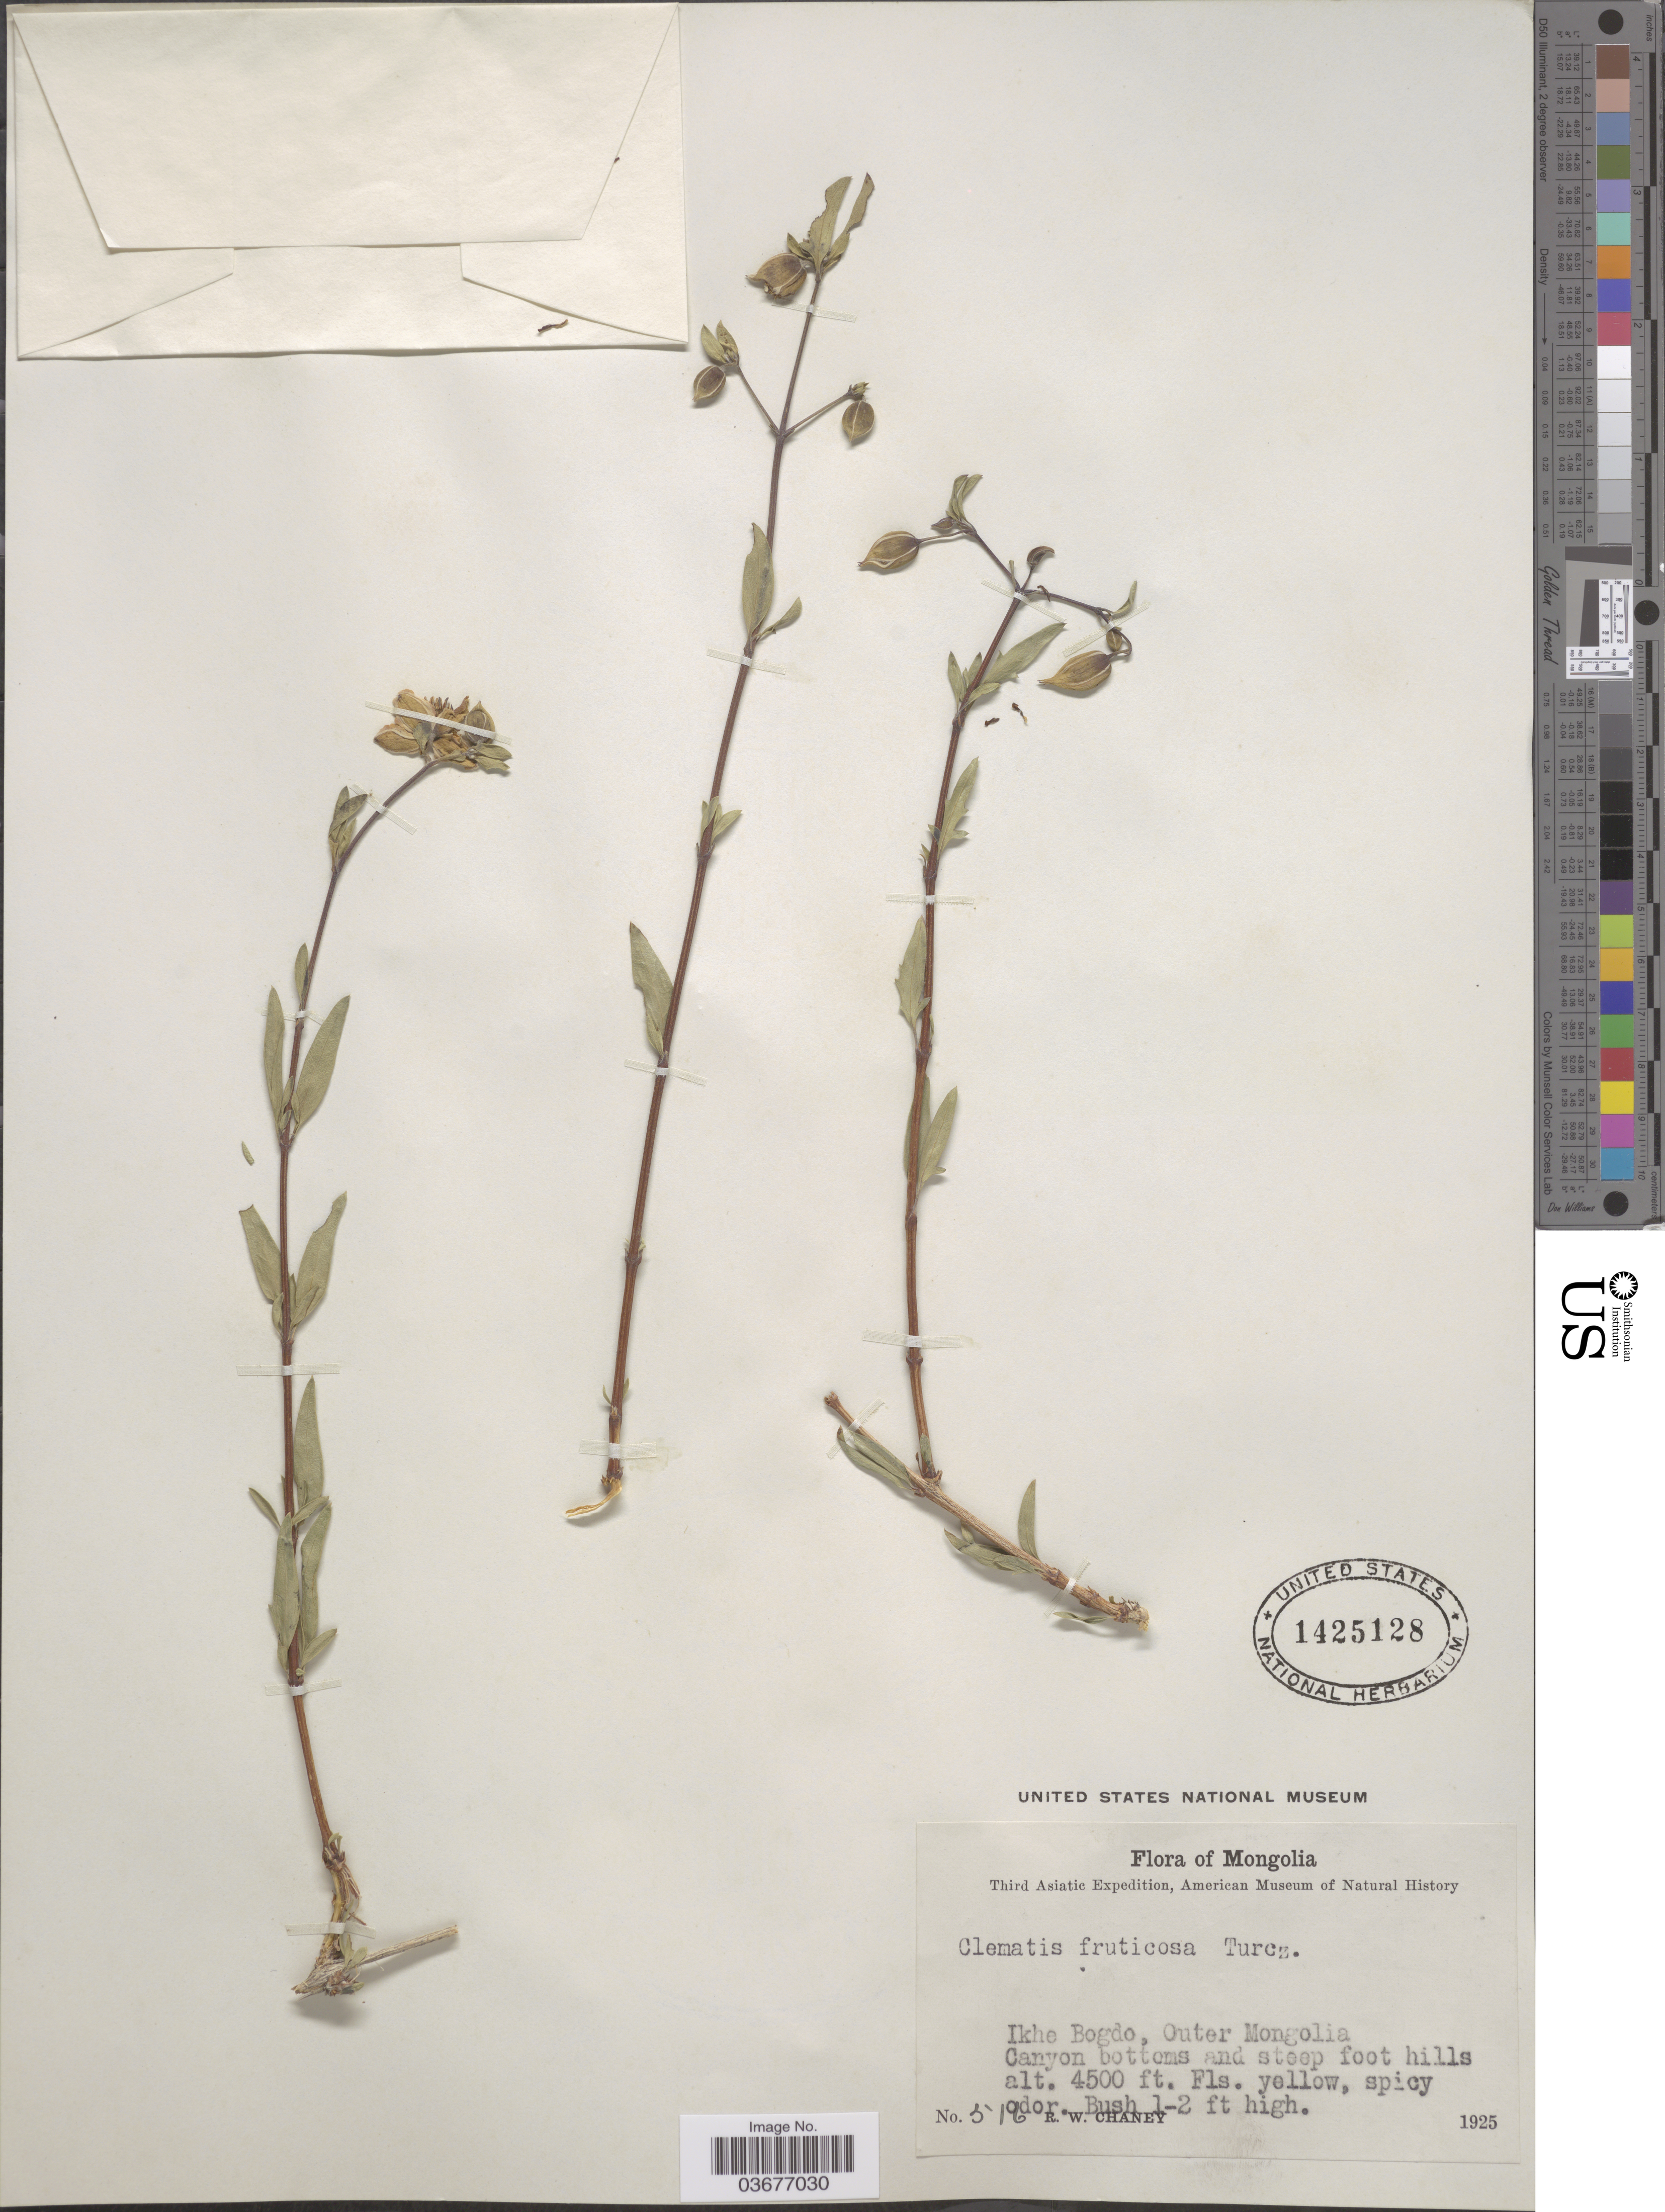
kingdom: Plantae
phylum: Tracheophyta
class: Magnoliopsida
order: Ranunculales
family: Ranunculaceae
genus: Clematis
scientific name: Clematis fruticosa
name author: Turcz.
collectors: R. Chaney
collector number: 516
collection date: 1925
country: Mongolia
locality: Ikhe Bogdo, Outer Mongolia. Canyon bottoms and steep foot hills.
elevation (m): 1372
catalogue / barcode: US 1425128